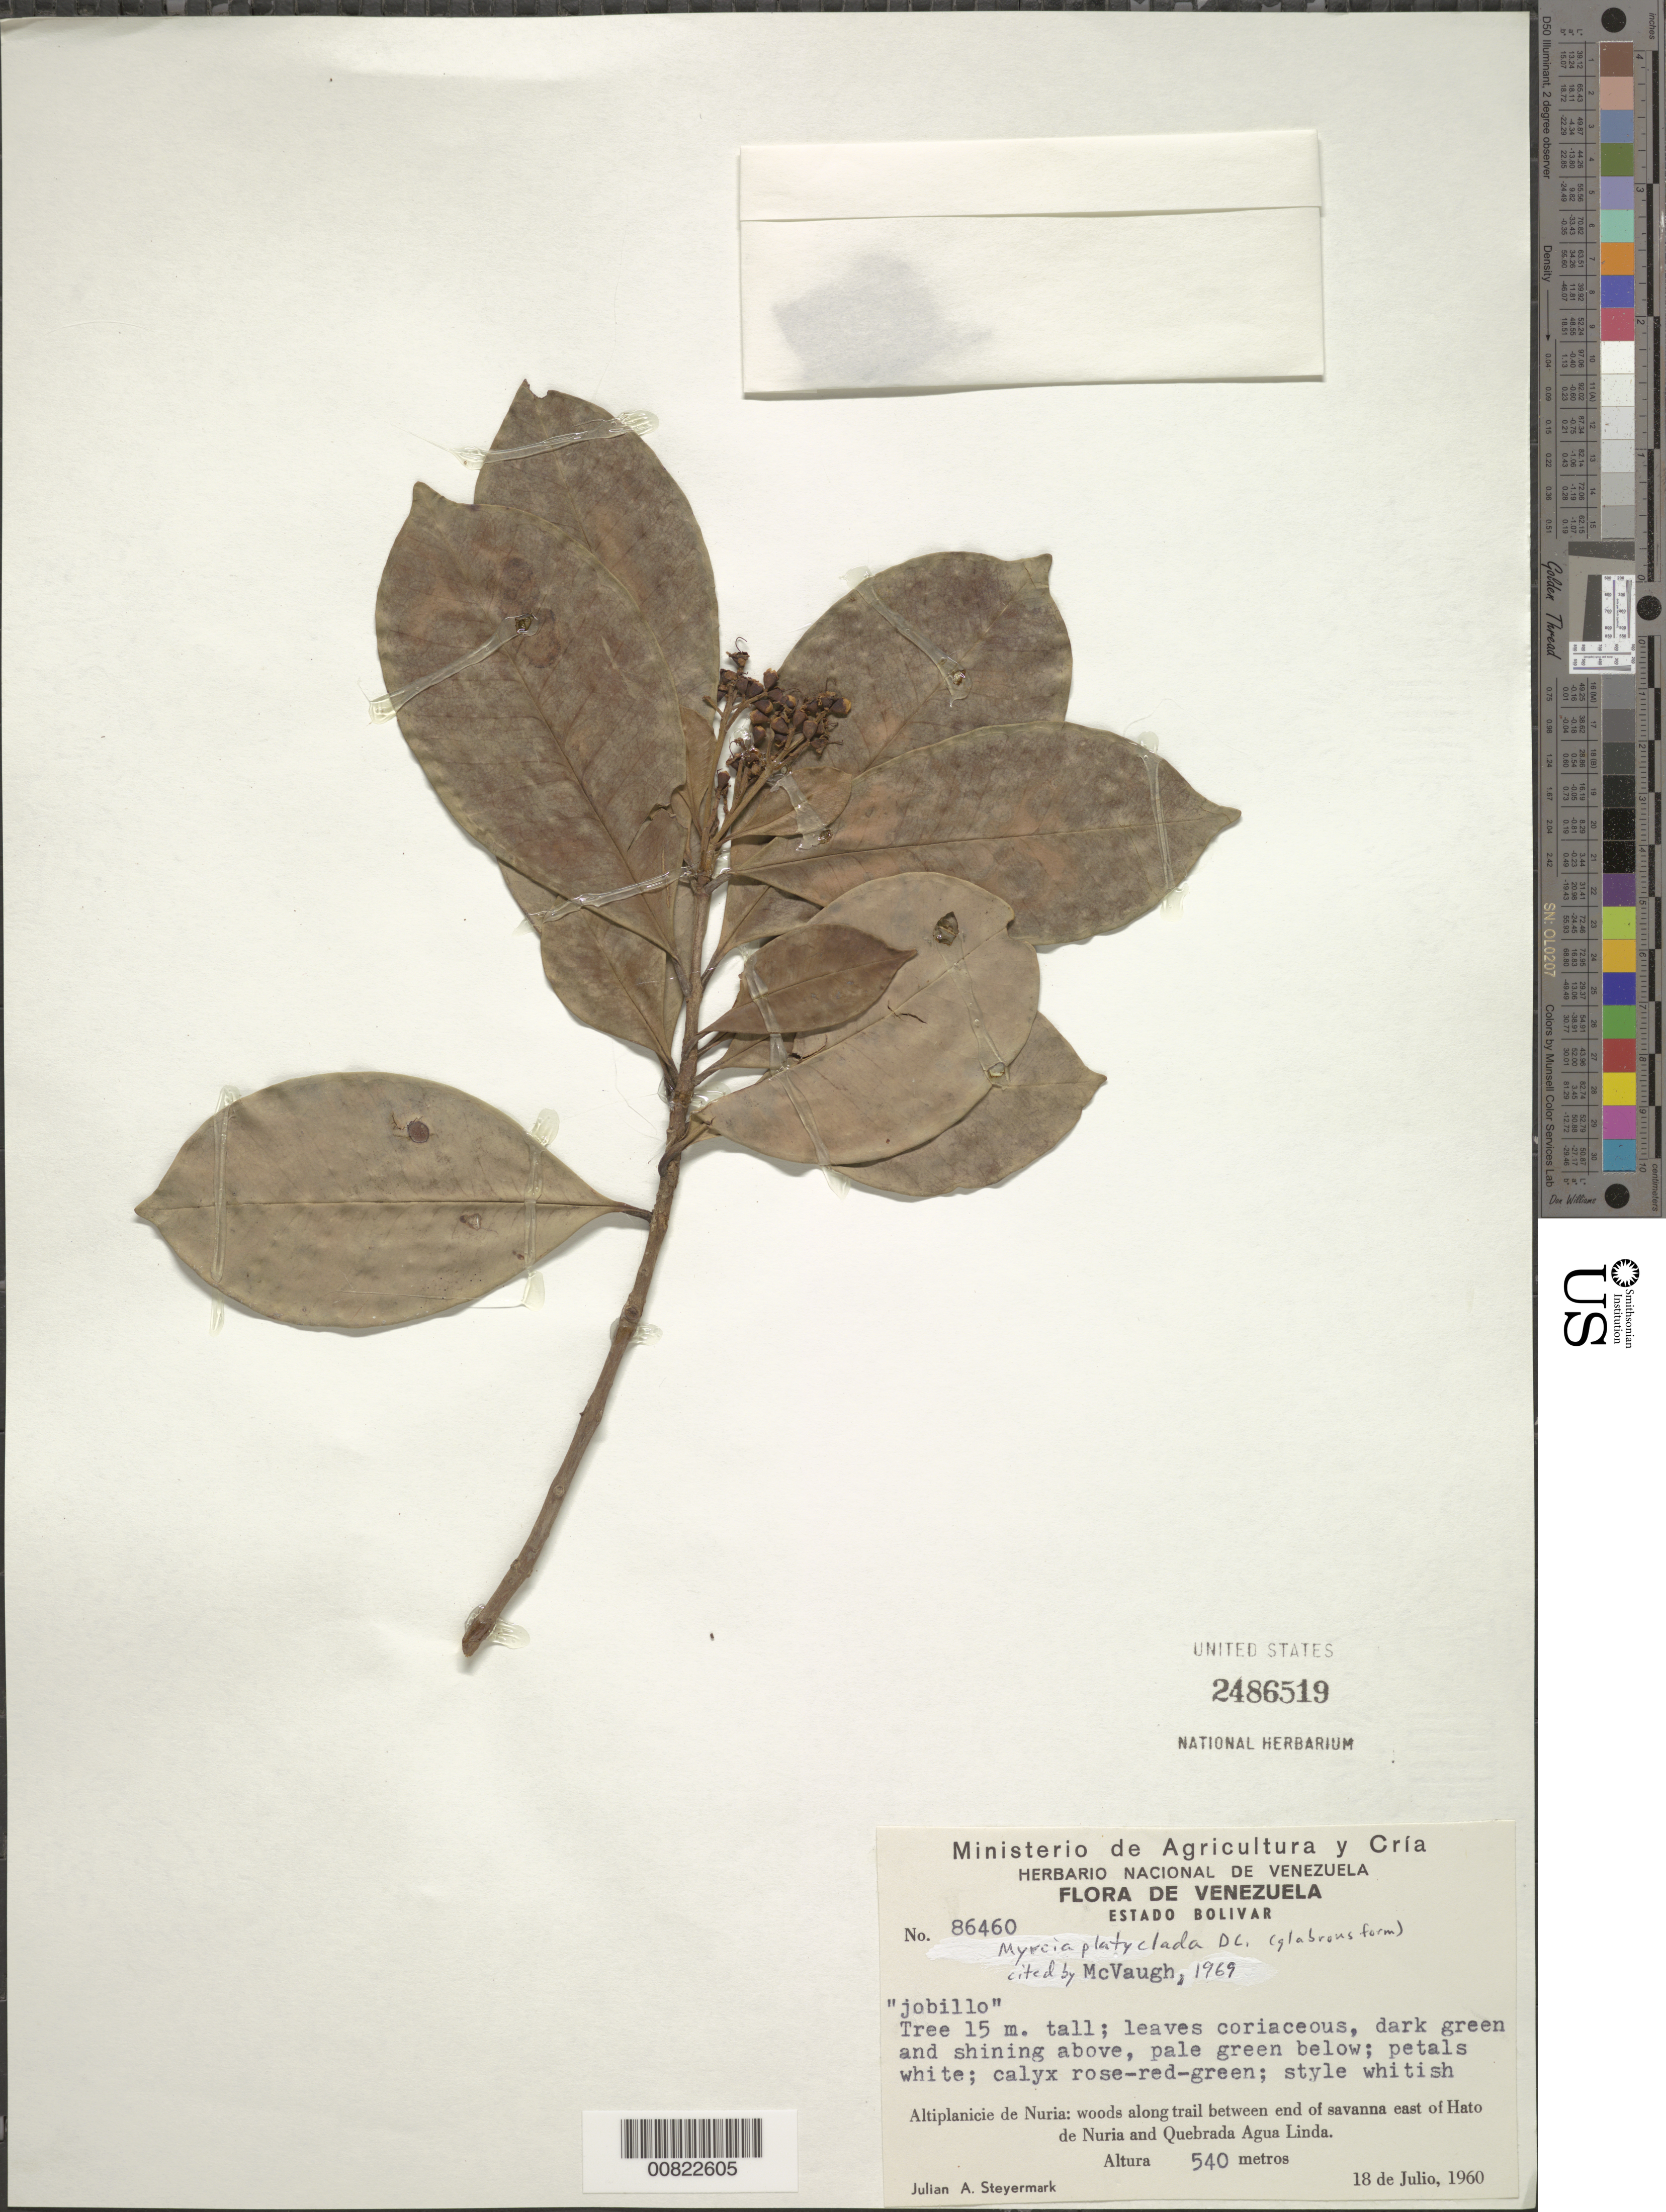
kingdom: Plantae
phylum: Tracheophyta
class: Magnoliopsida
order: Myrtales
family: Myrtaceae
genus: Myrcia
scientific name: Myrcia platyclada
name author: DC.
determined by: McVaugh, R.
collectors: J. Steyermark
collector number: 86460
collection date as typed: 18-Jul-60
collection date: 1960-07-18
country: Venezuela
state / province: Bolívar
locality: Altiplanicie de Nuria, E of Hato de Nuria and quebrada Agua Linda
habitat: Woods along trail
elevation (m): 540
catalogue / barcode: US 2486519